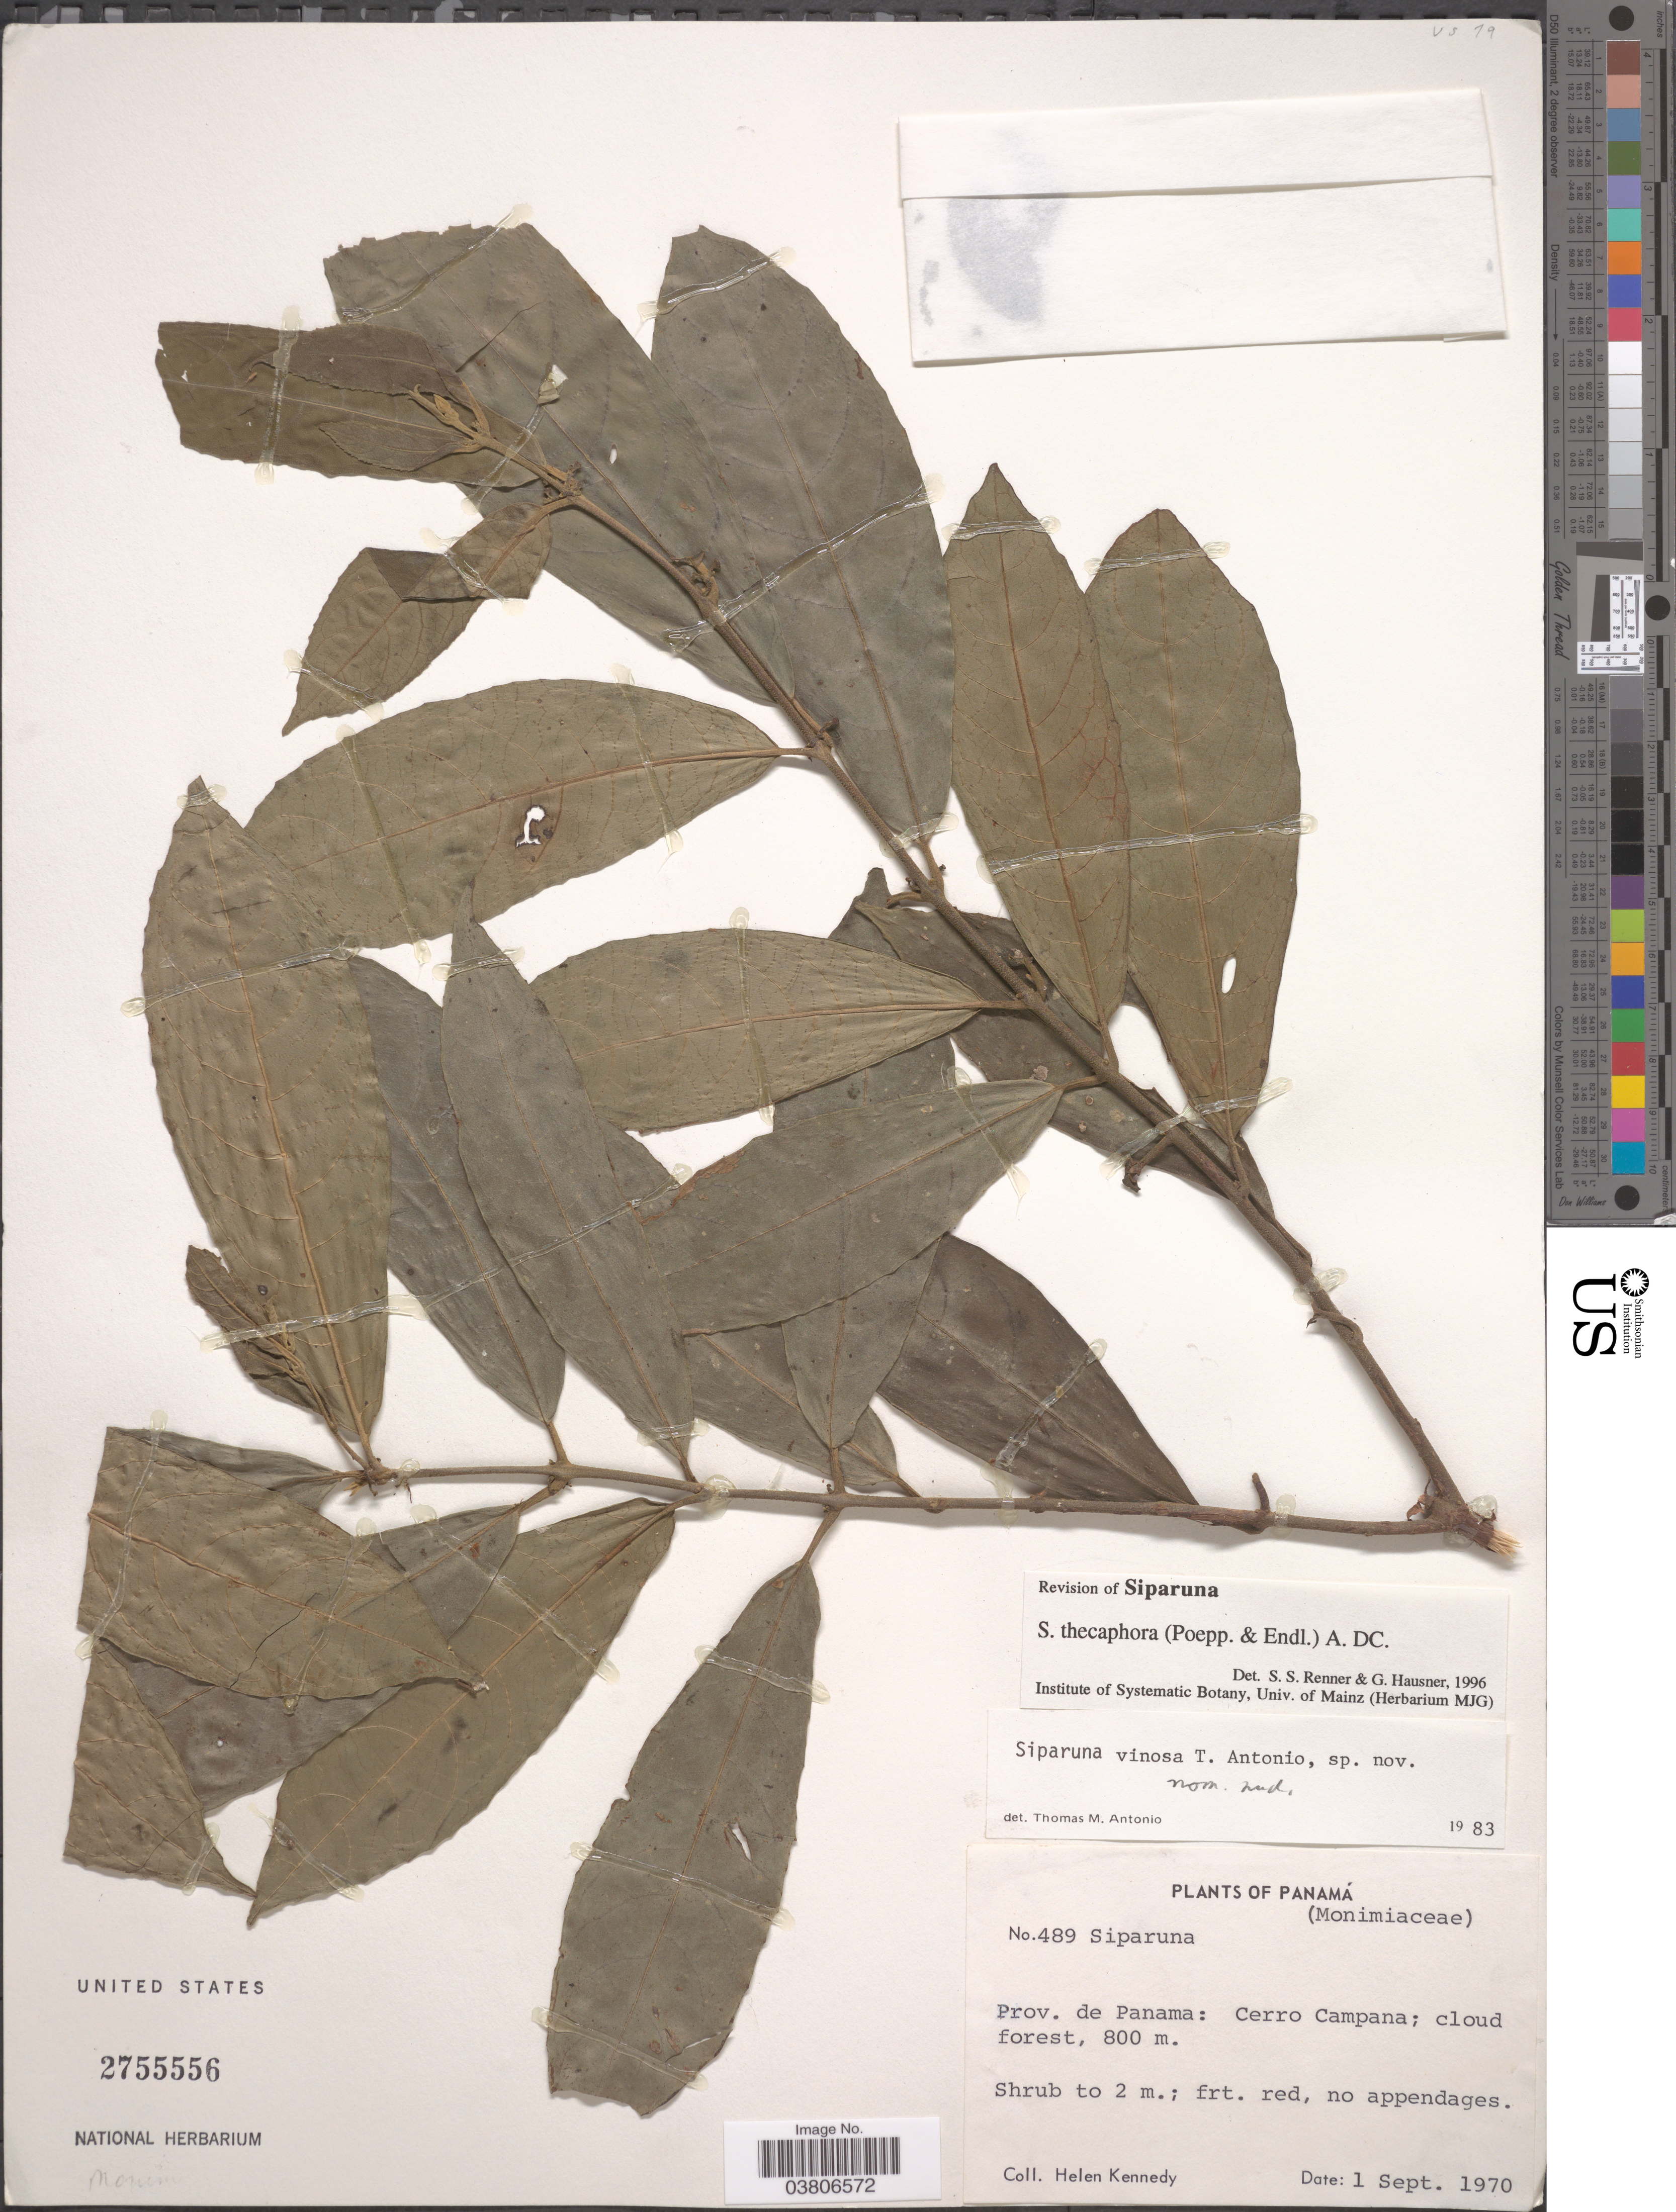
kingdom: Plantae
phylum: Tracheophyta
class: Magnoliopsida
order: Laurales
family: Siparunaceae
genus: Siparuna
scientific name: Siparuna thecaphora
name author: (Poepp. & Endl.) A. DC.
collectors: H. Kennedy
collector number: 489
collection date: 1970-09-01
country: Panama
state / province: Panamá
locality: Prov. de Panama: Cerro Campana.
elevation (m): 800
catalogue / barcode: US 2755556